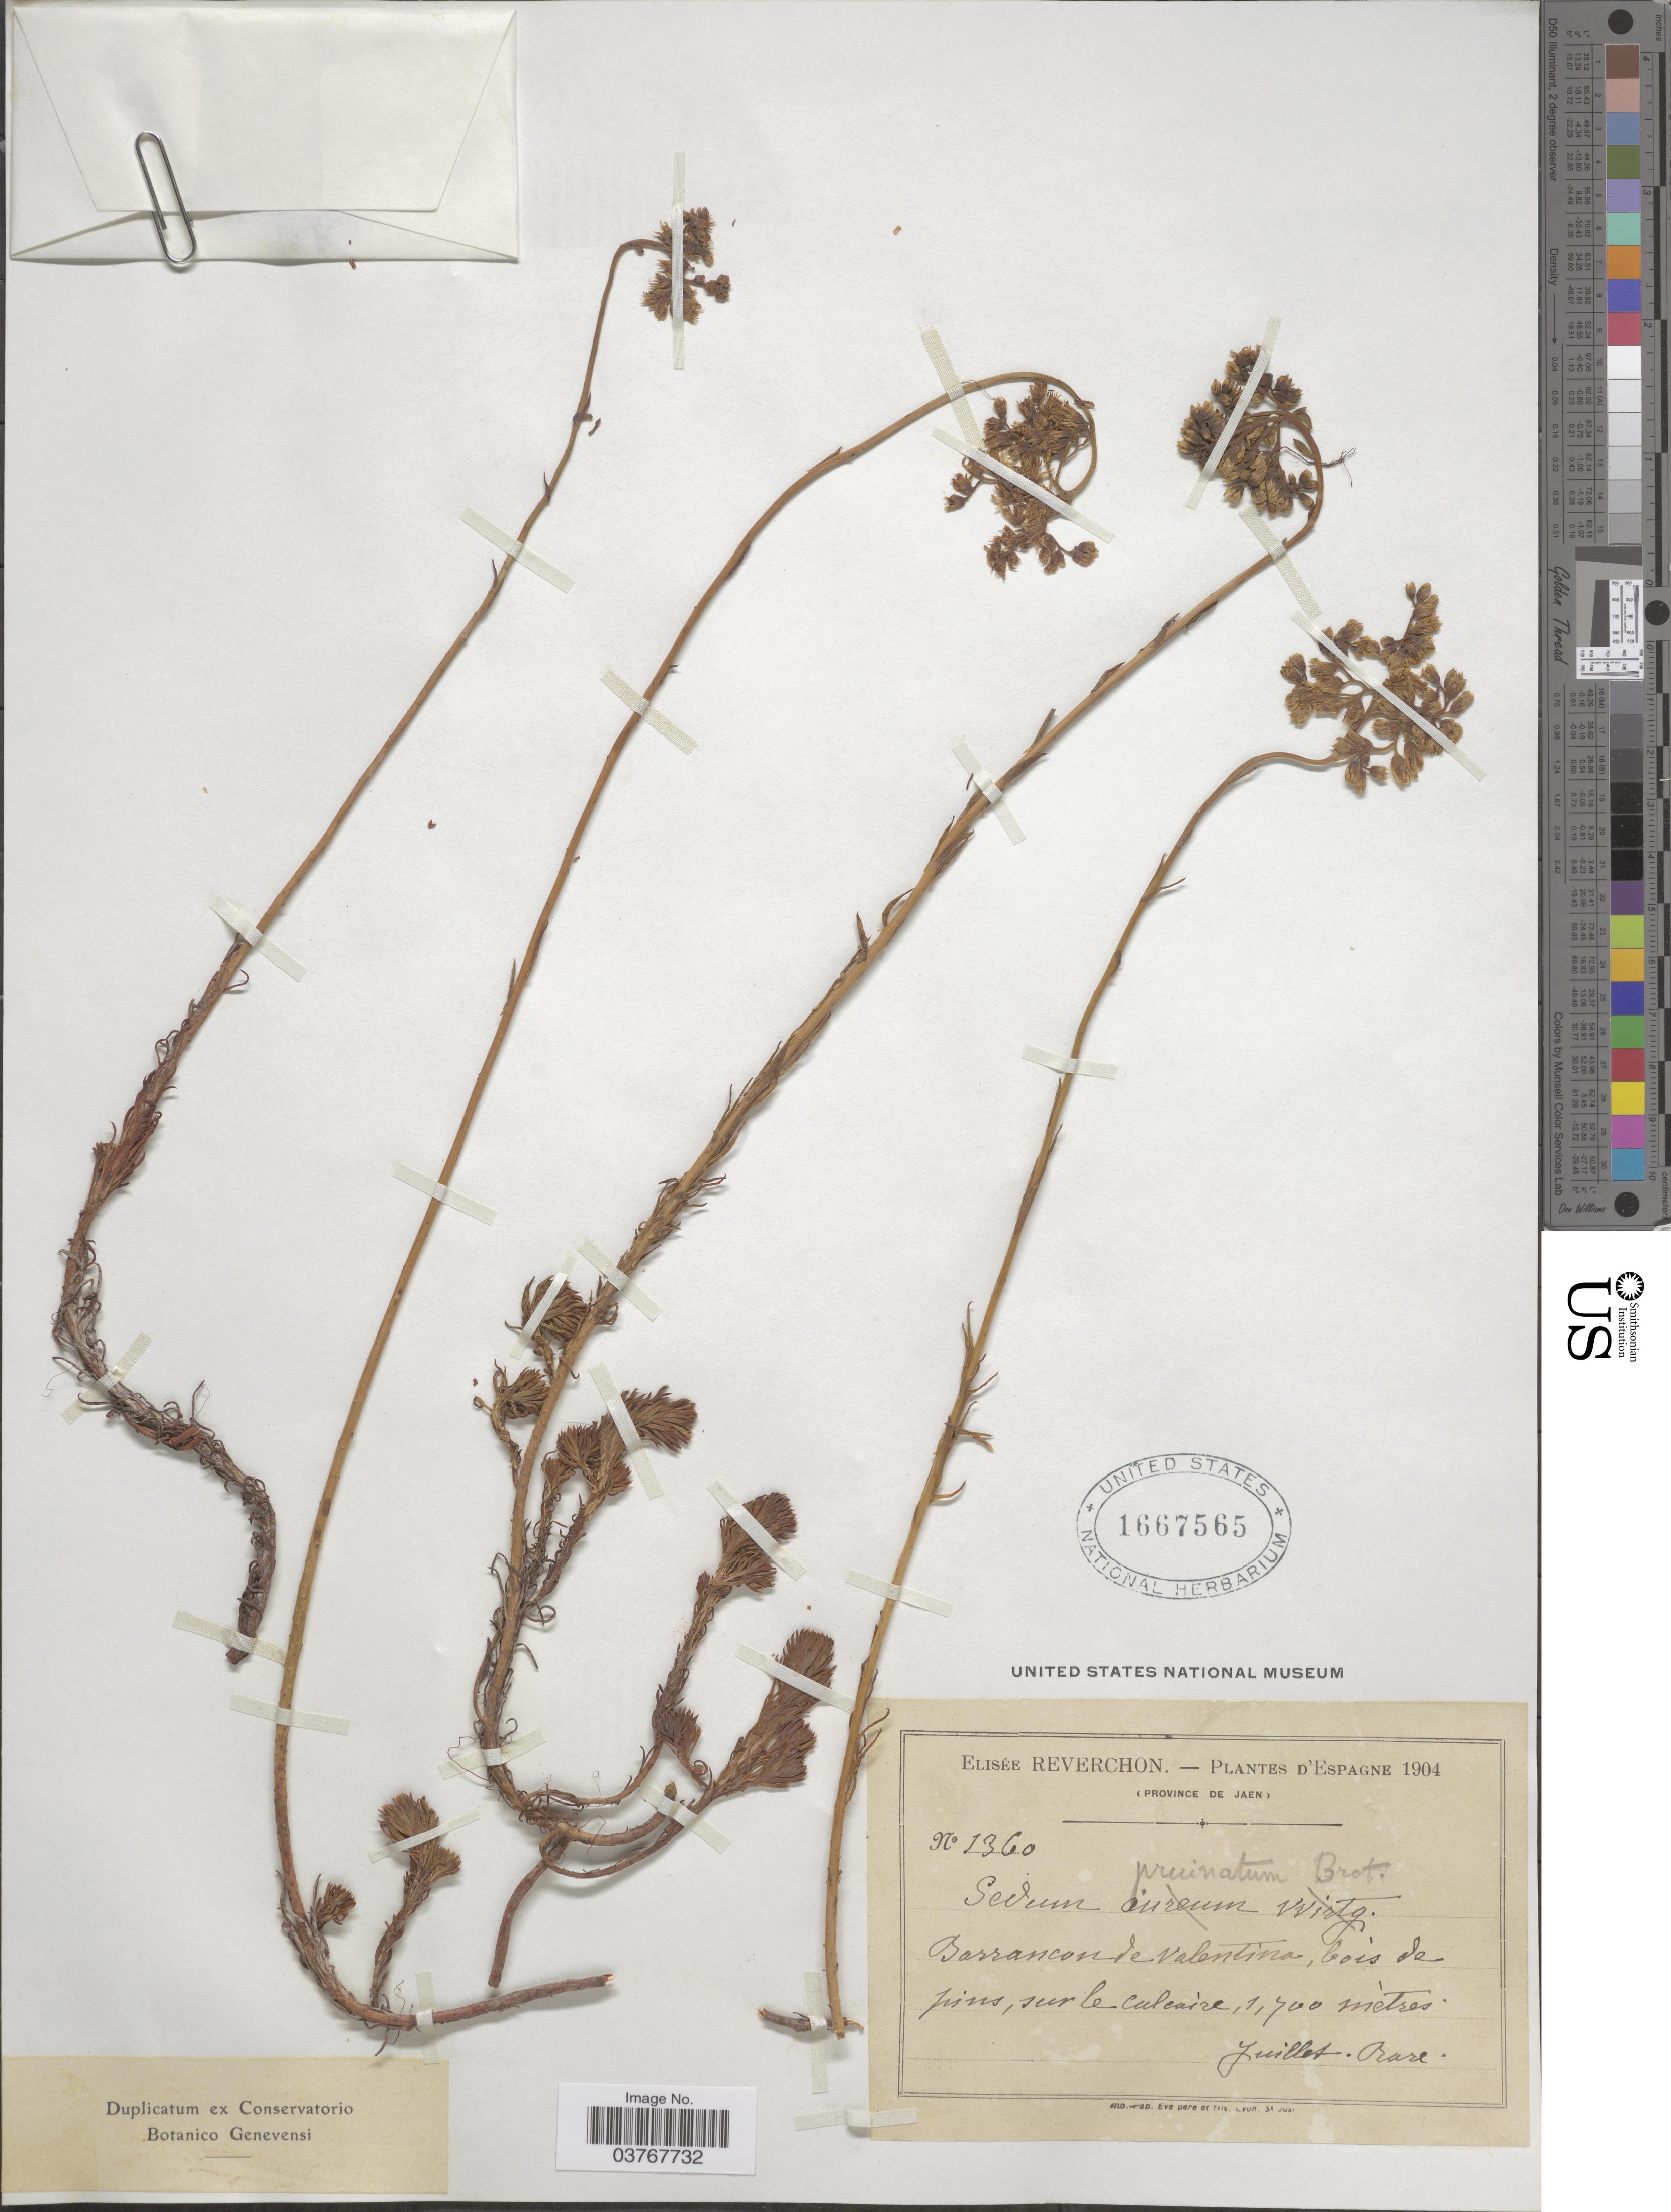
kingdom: Plantae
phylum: Tracheophyta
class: Magnoliopsida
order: Saxifragales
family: Crassulaceae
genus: Petrosedum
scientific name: Petrosedum pruinatum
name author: (Link ex Brot.) Grulich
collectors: E. Reverchon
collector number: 1360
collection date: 1904-07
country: Spain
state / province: Andalucia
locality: Barrcon de Valentino, bois de pins, sur le calcaire. Province de Jaen, d'Espagne.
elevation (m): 1700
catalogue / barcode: US 1667565